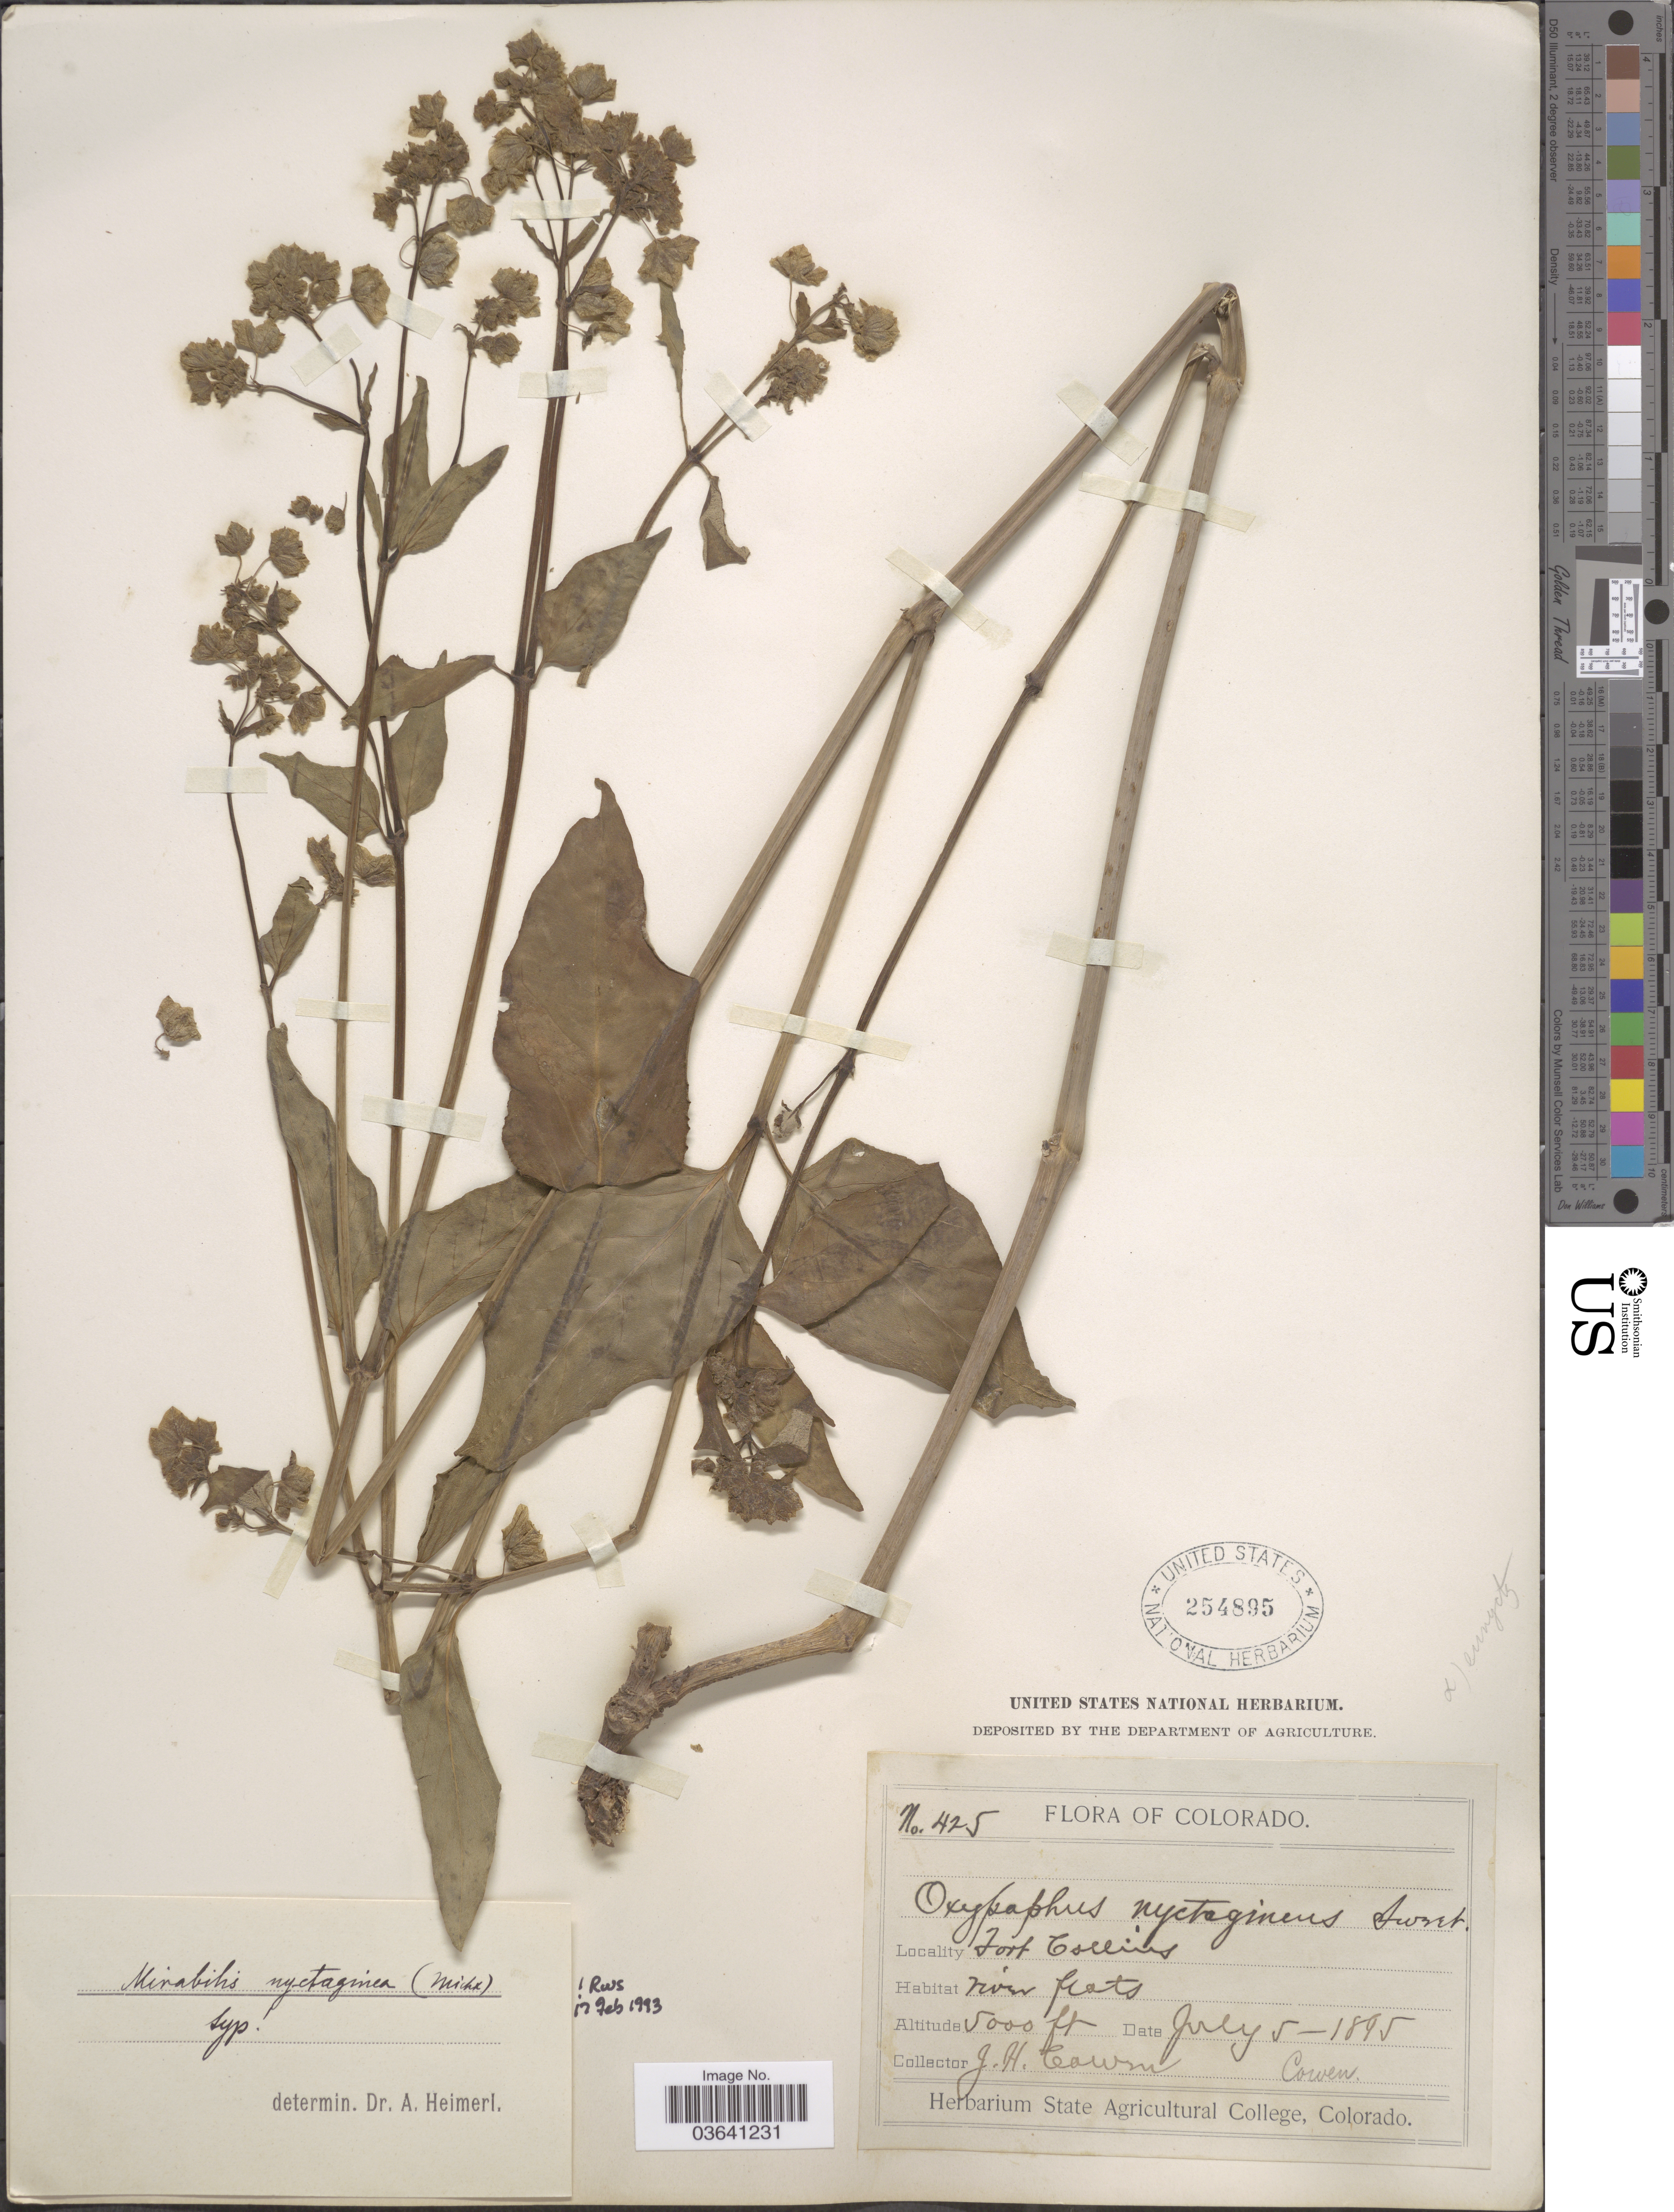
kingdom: Plantae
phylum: Tracheophyta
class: Magnoliopsida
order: Caryophyllales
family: Nyctaginaceae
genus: Mirabilis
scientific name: Mirabilis nyctaginea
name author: (Michx.) MacMill.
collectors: J. H. Cowen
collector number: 425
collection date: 1895-07-05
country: United States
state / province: Colorado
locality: Fort Collins.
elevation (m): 1524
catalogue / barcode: US 254895